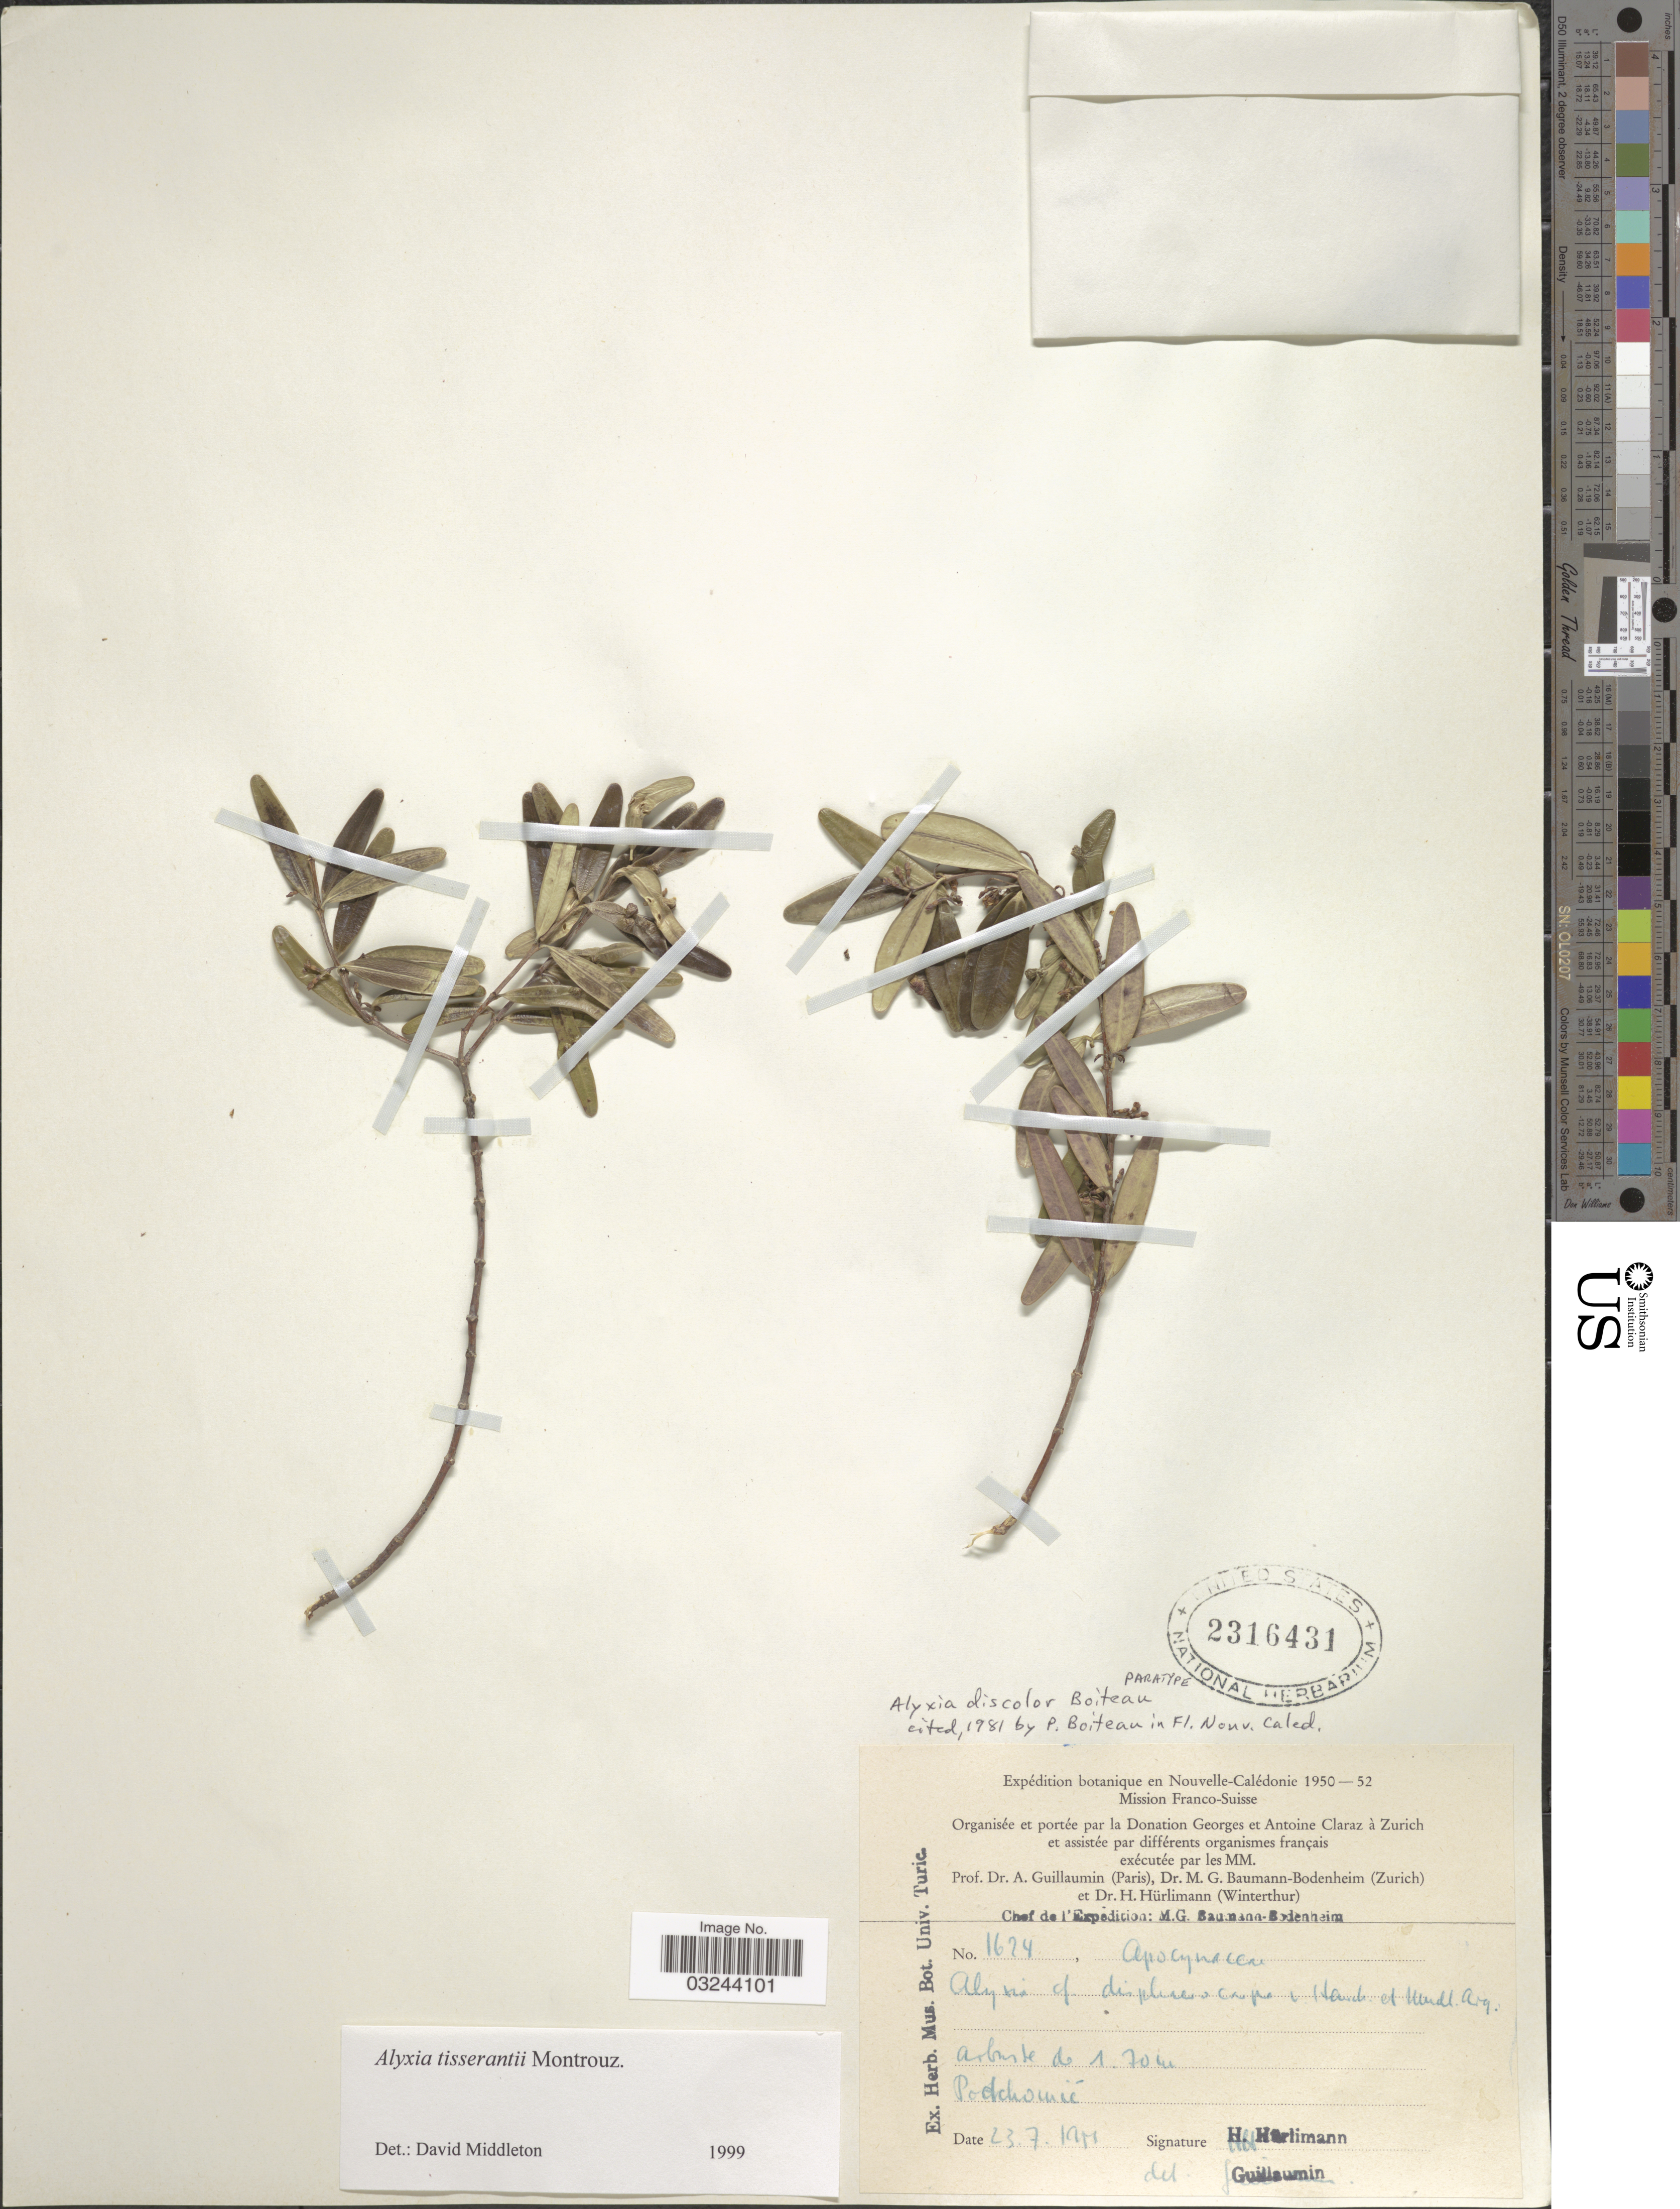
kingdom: Plantae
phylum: Tracheophyta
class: Magnoliopsida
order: Gentianales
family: Apocynaceae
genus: Alyxia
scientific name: Alyxia tisserantii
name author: Montrouz.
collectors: H. Hürlimann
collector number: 1624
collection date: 1951-07-23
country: New Caledonia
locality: Podchonié [interpreted].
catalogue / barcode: US 2316431